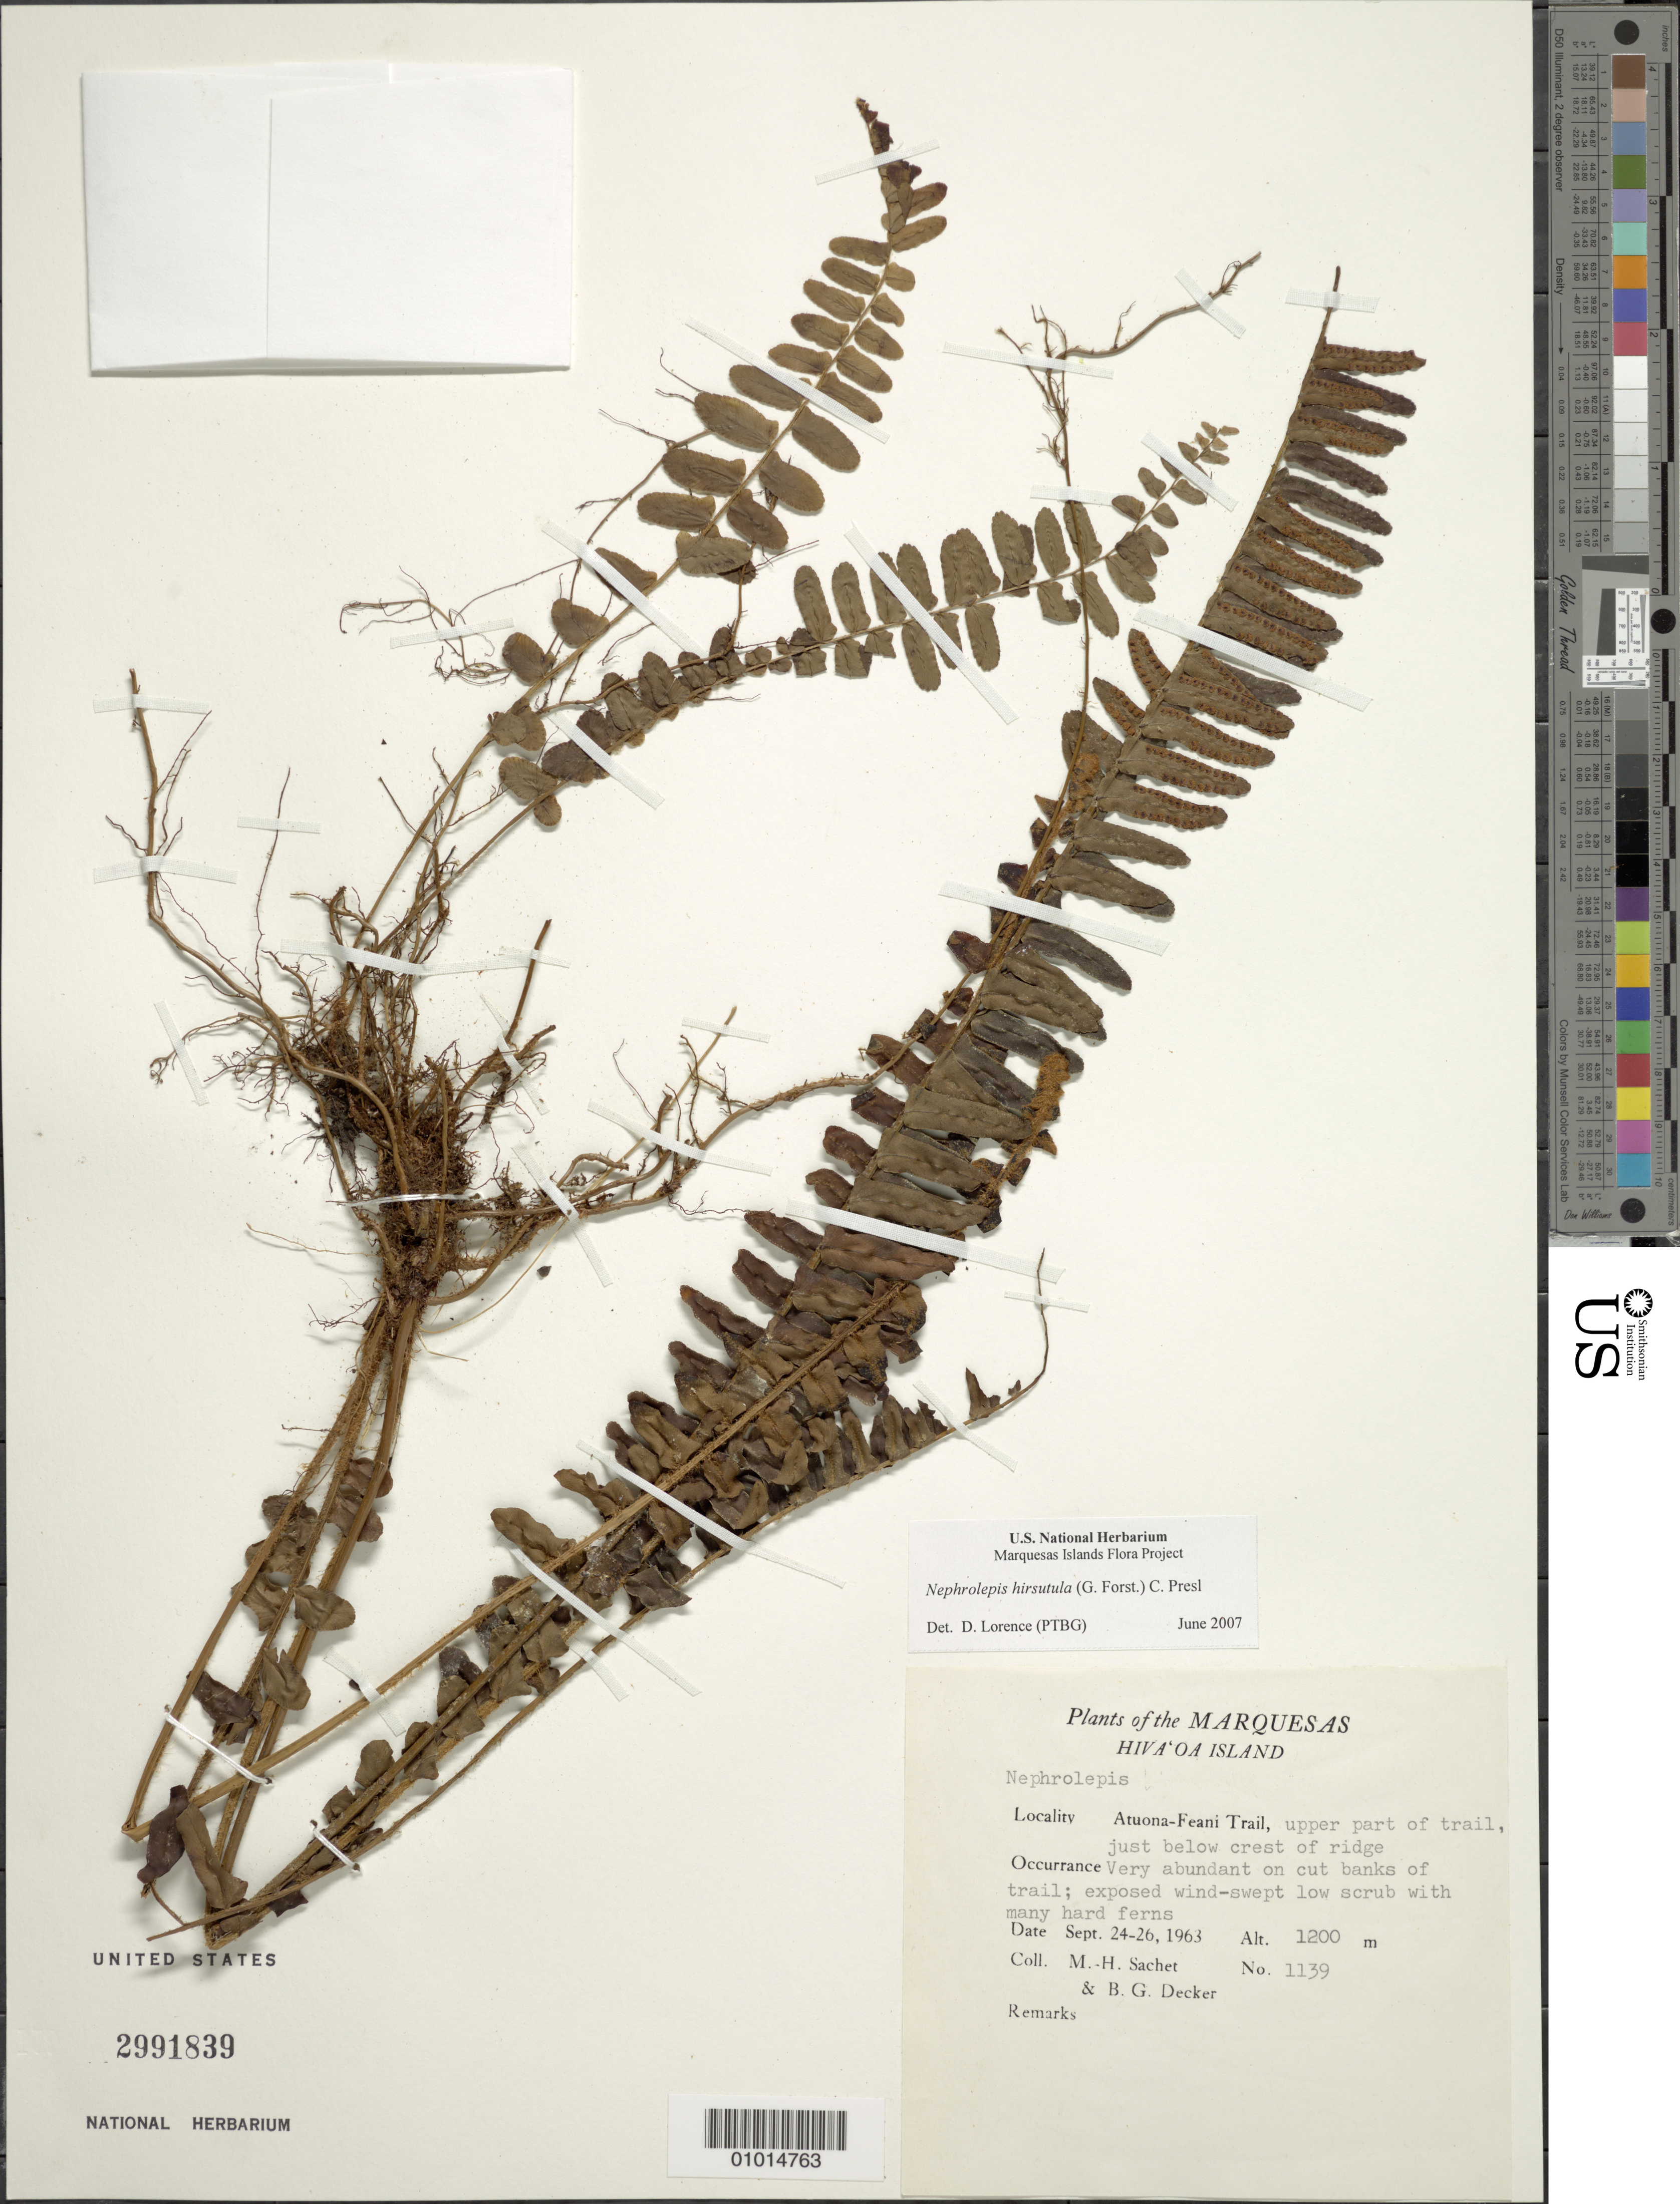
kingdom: Plantae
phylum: Tracheophyta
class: Polypodiopsida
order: Polypodiales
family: Nephrolepidaceae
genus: Nephrolepis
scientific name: Nephrolepis hirsutula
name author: (G. Forst.) C. Presl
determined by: Lorence, David H., (PTBG), National Tropical Botanical Garden (UNITED STATES)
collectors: M.-H. Sachet & B. G. Decker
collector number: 1139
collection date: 1963-09-24/1963-09-26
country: French Polynesia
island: Hiva Oa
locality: Atuona-Feani Trail, upper part of trail, just below crest of ridge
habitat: Very abundant on cut banks of trail; exposed wind-swept low scrub with many hard ferns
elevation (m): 1200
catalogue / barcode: US 2991839